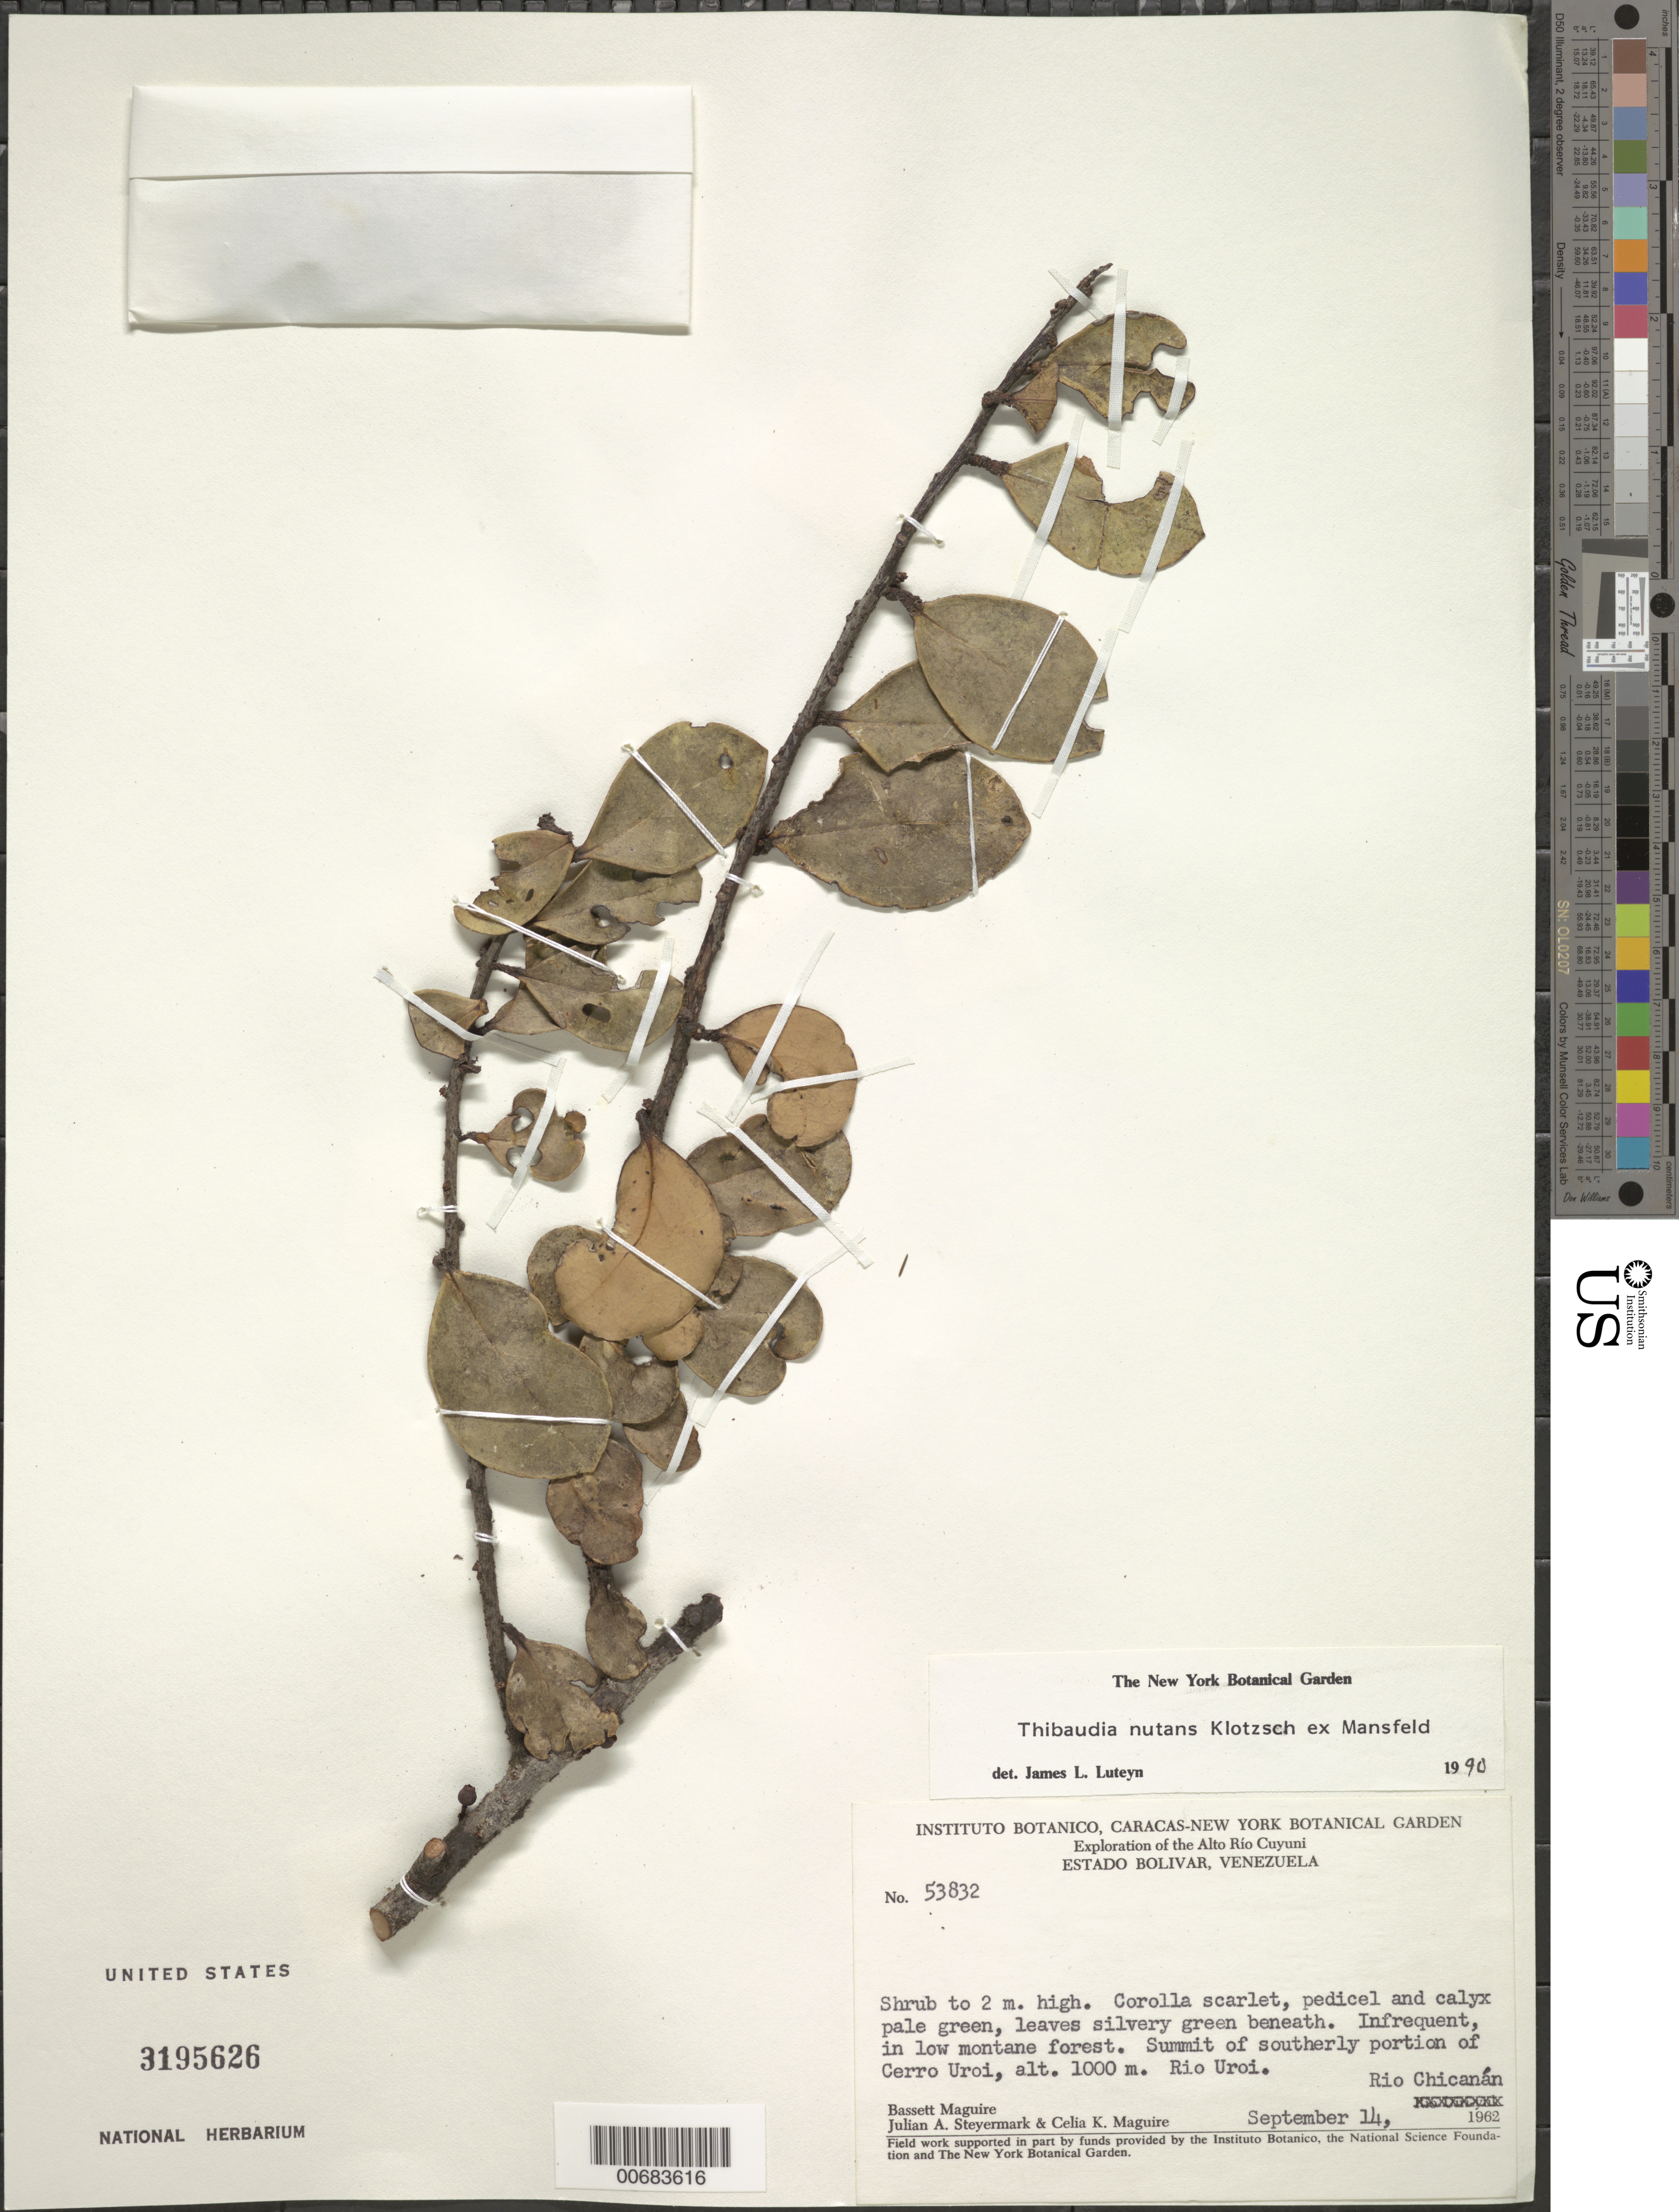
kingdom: Plantae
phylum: Tracheophyta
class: Magnoliopsida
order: Ericales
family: Ericaceae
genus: Thibaudia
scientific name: Thibaudia nutans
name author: Klotzsch ex Mansf.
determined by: Luteyn, J. L.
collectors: B. Maguire, J. Steyermark & C. K. Maguire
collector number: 53832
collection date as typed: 14-Sep-62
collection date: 1962-09-14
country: Venezuela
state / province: Bolívar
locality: Alto Río Cuyuni, Cerro Uroi, Río Uroi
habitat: Low montane forest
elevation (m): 1000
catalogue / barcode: US 3195626